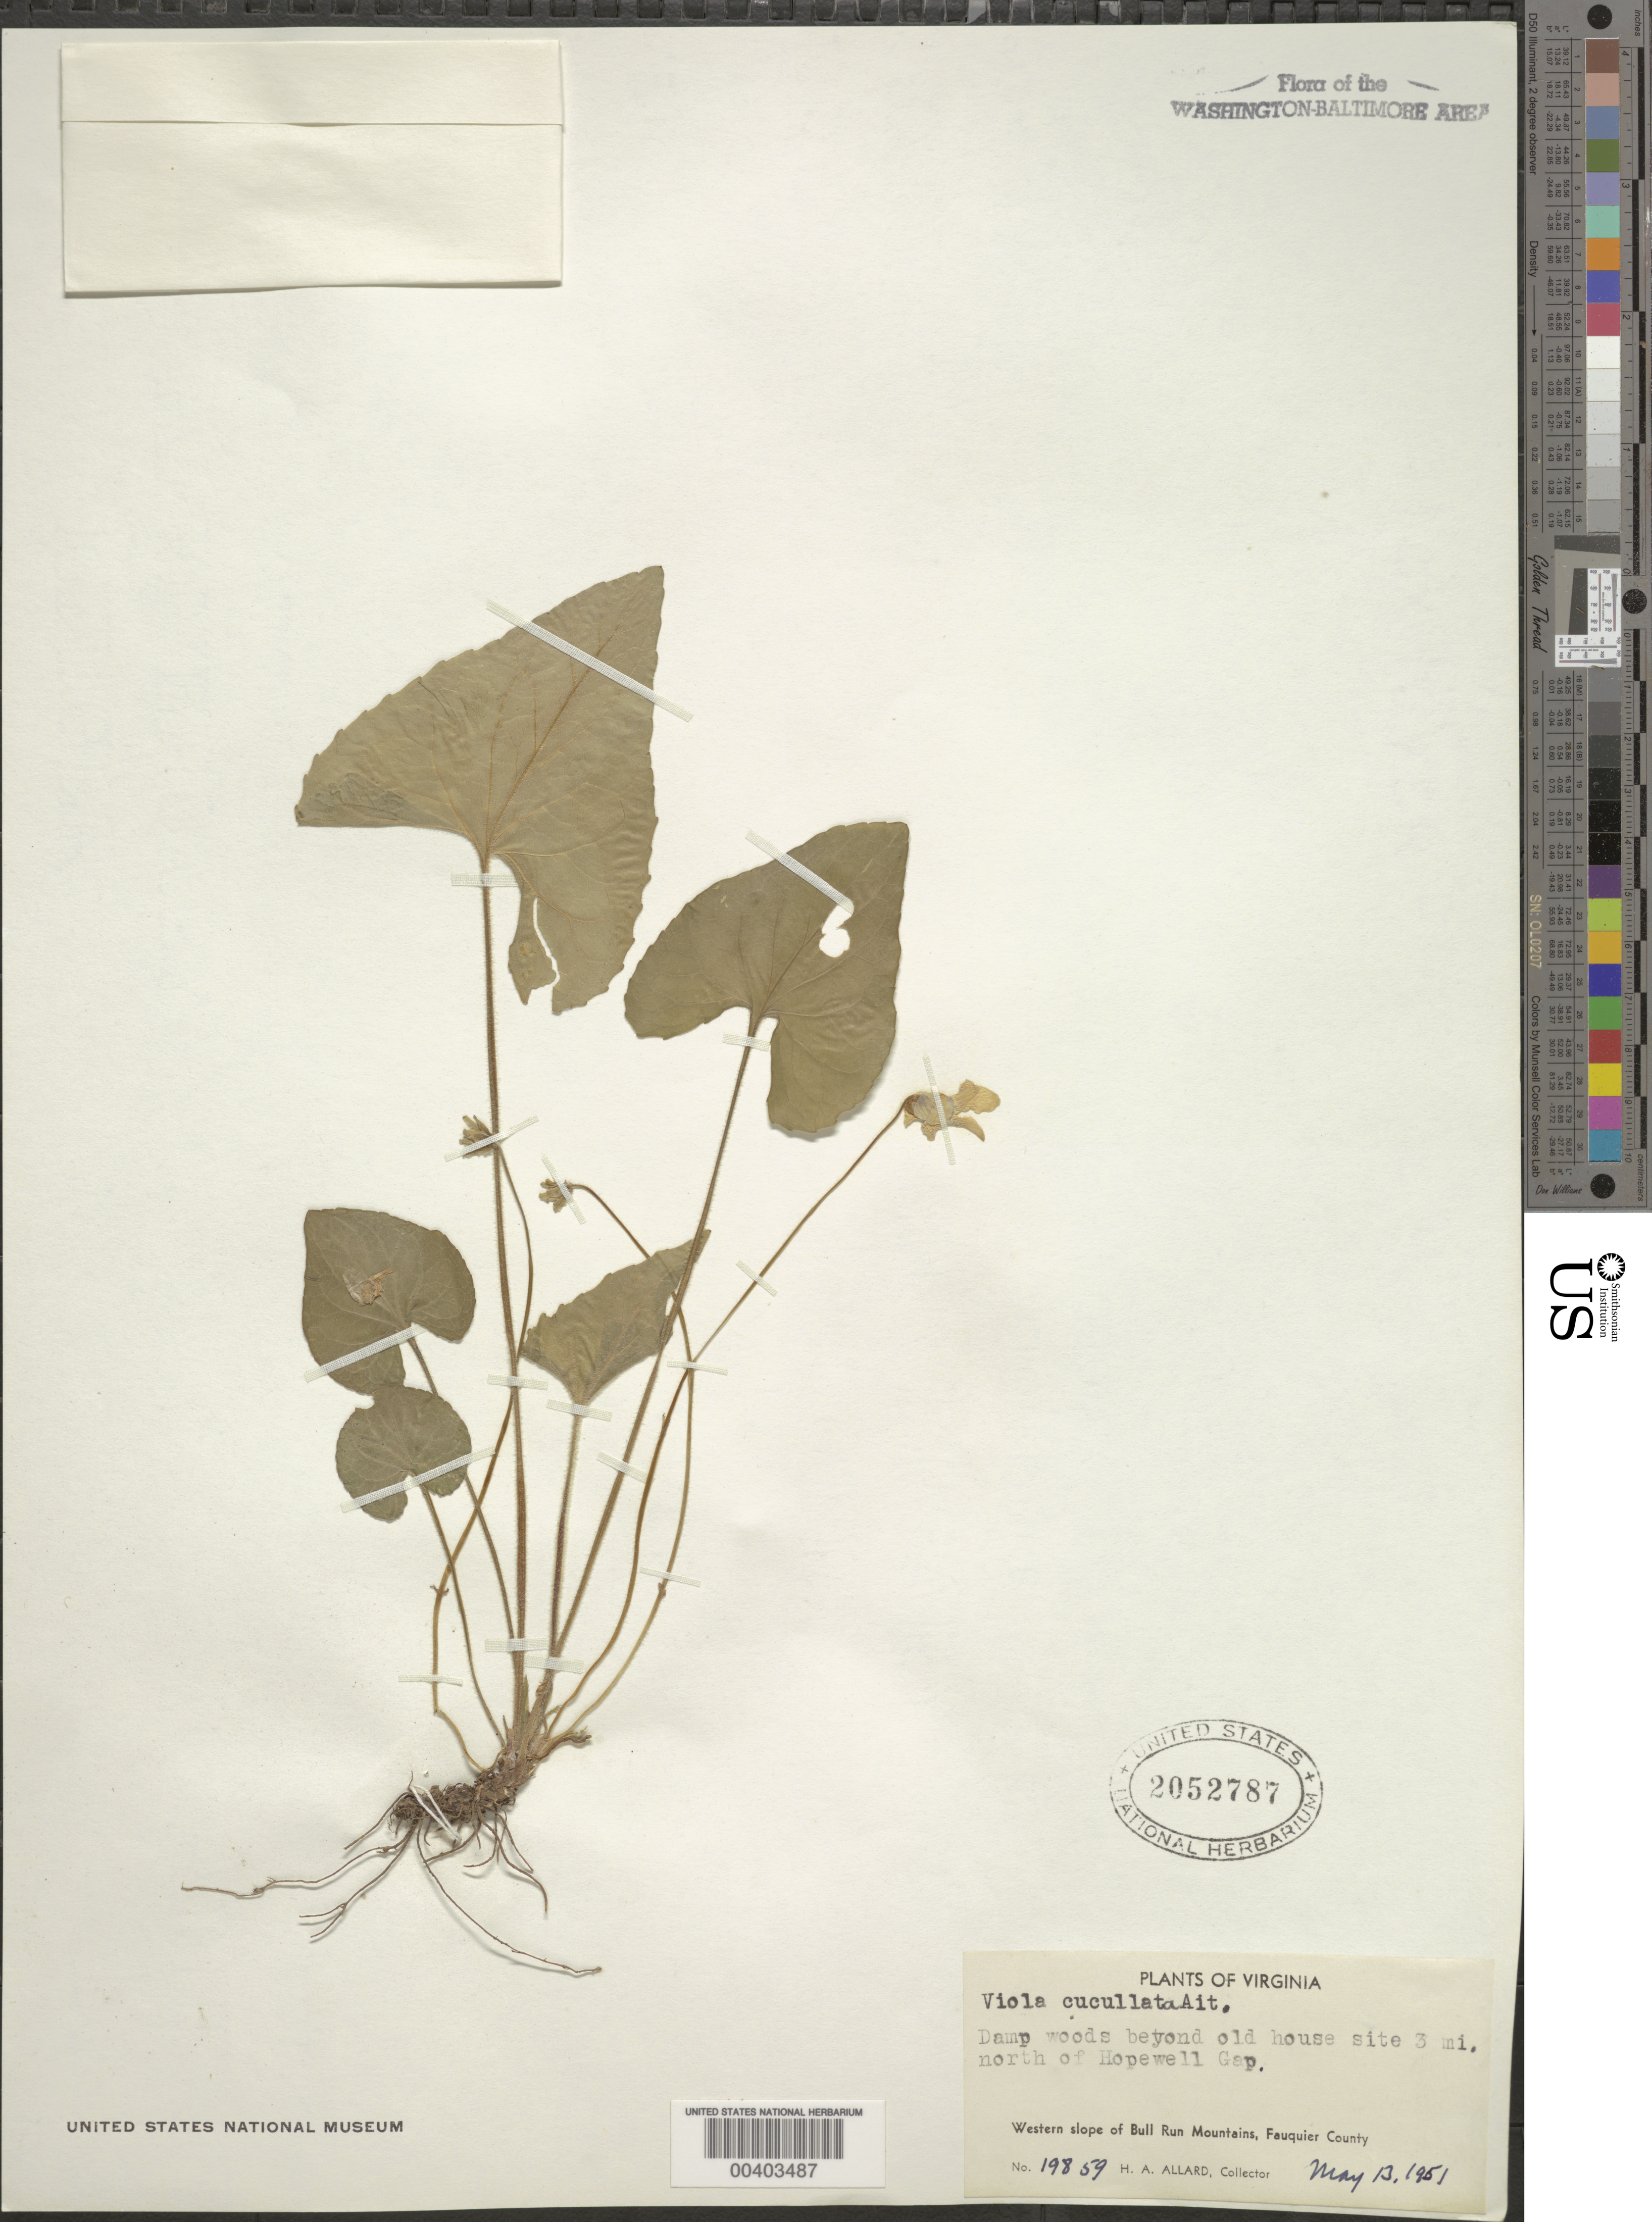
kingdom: Plantae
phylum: Tracheophyta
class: Magnoliopsida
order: Malpighiales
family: Violaceae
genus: Viola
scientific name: Viola cucullata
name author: Aiton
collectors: H. A. Allard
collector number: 19859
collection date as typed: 13 May 1951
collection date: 1951-05-13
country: United States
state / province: Virginia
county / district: Fauquier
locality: North of Hopewell Gap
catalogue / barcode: US 2052787